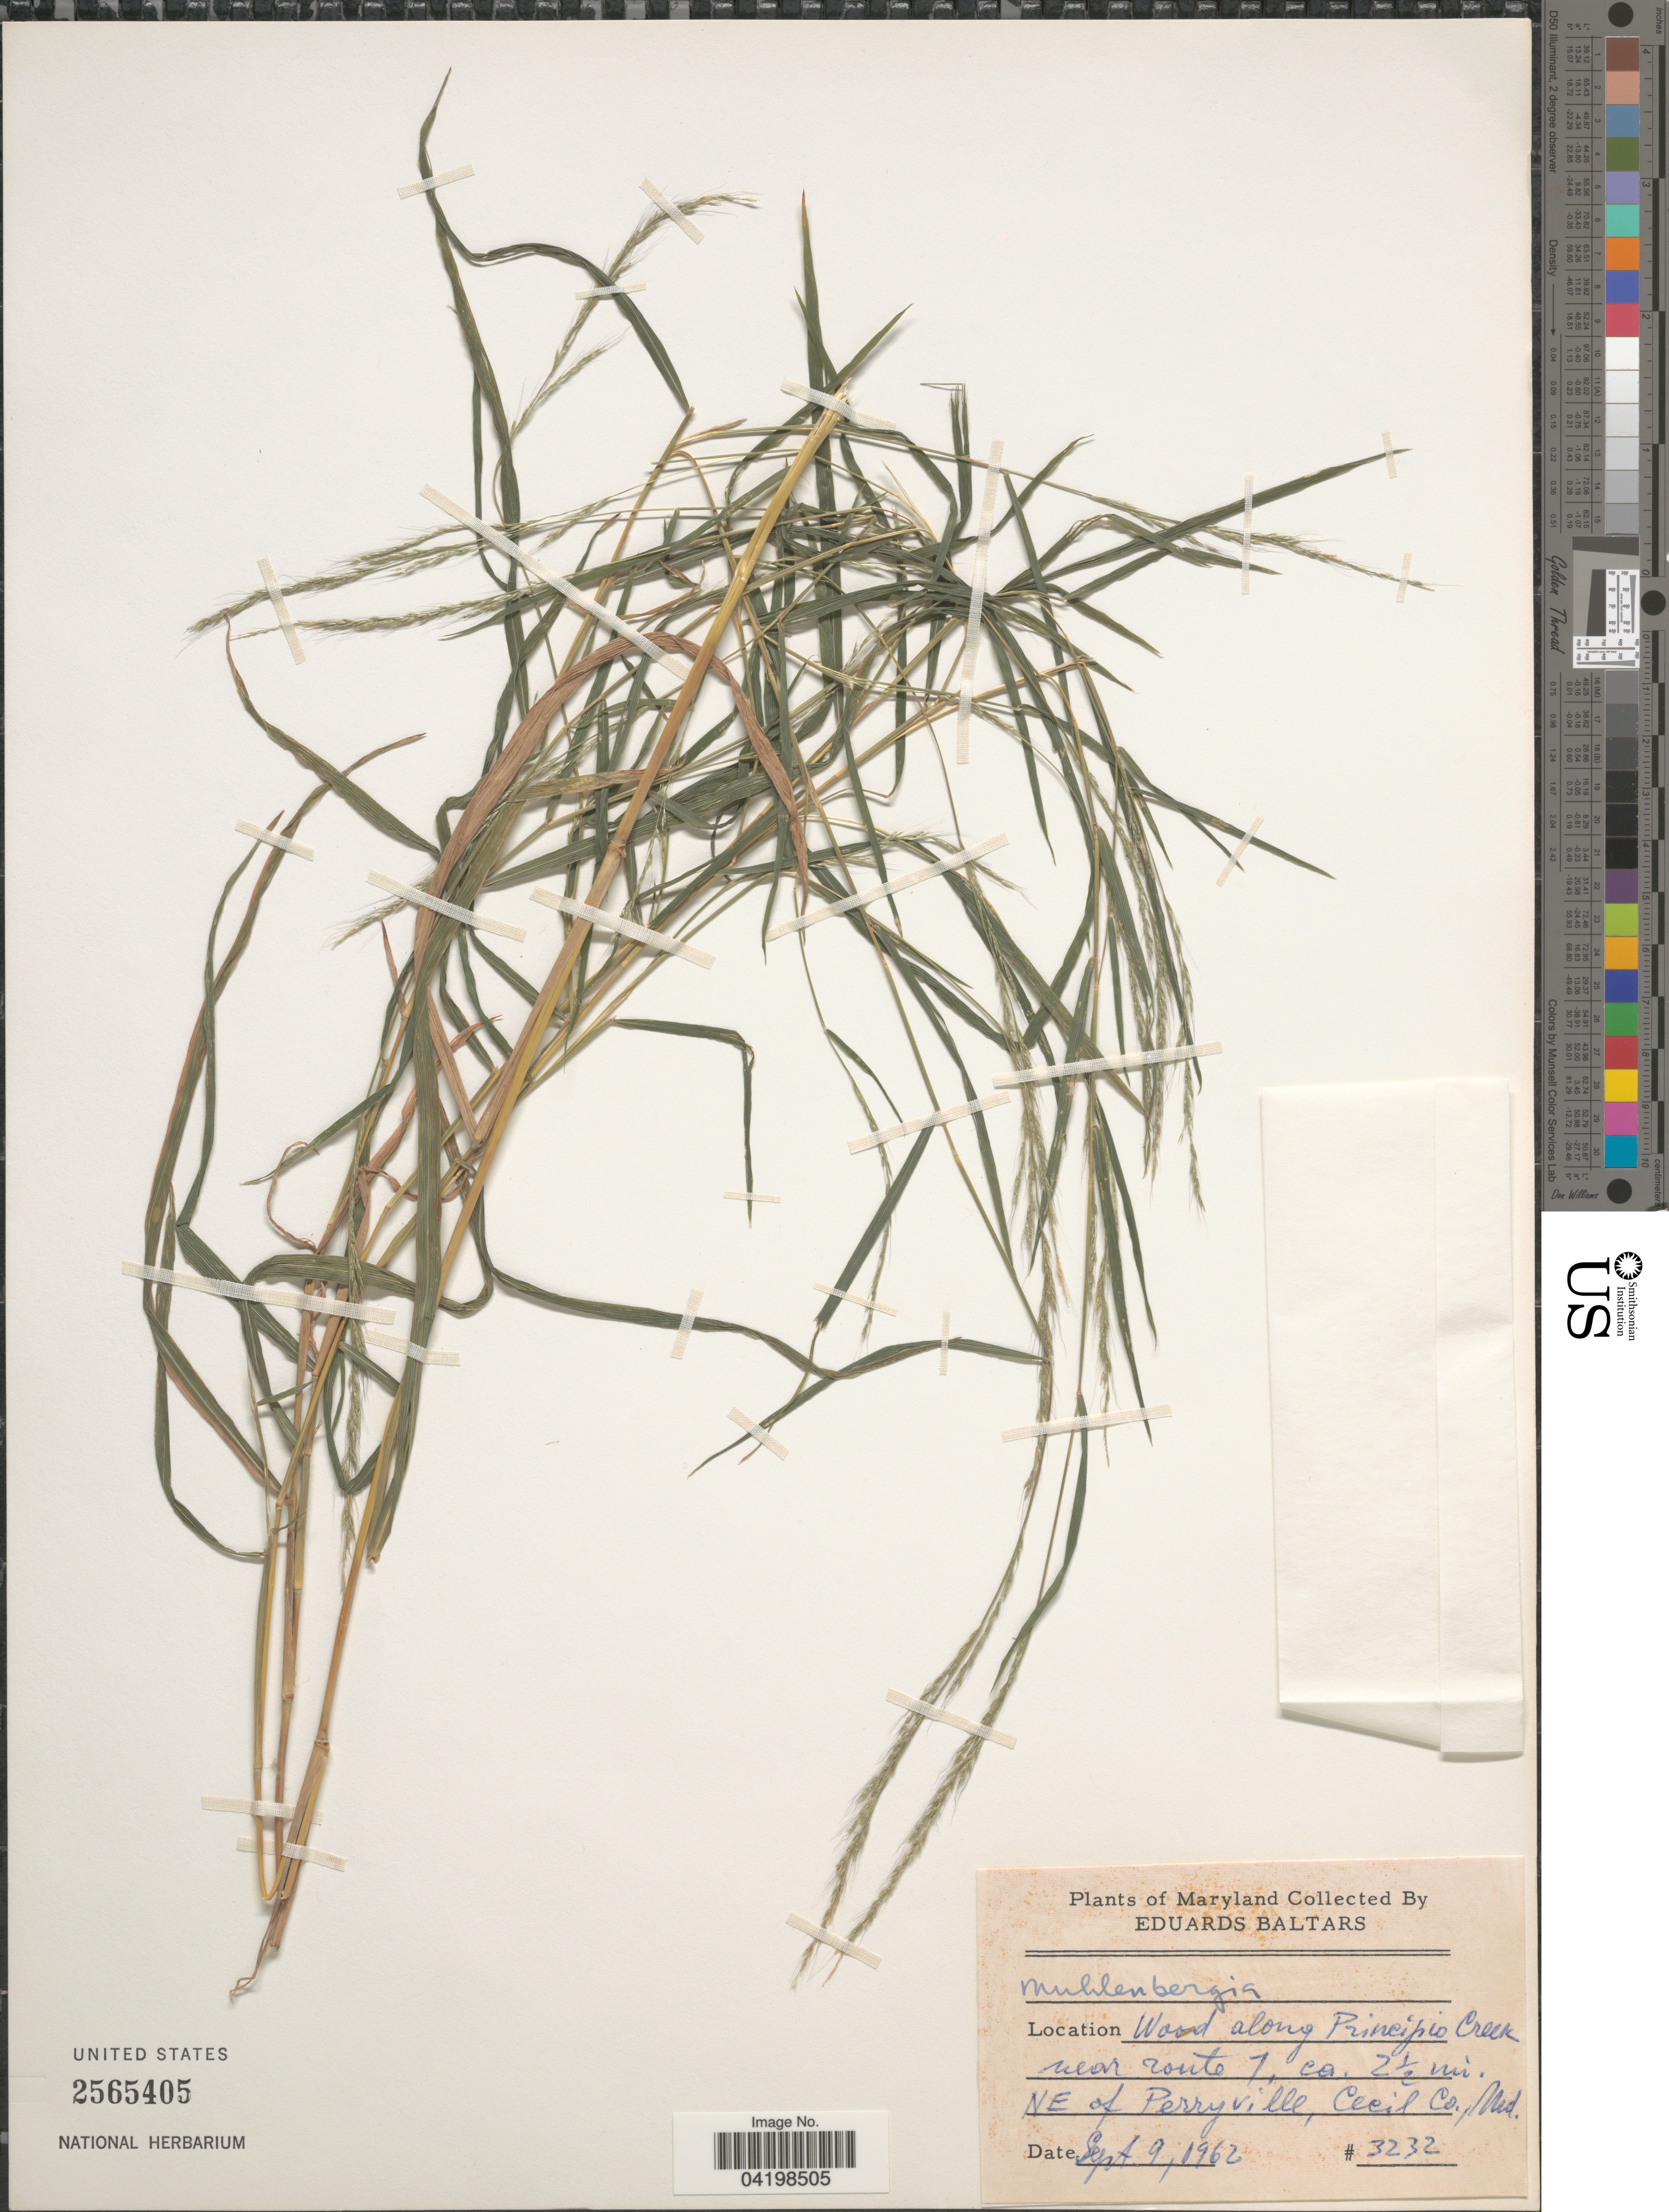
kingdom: Plantae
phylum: Tracheophyta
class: Liliopsida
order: Poales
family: Poaceae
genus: Muhlenbergia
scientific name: Muhlenbergia sp.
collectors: E. Baltars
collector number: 3232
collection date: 1962-09-09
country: United States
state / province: Maryland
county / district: Cecil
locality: Wood along Principio Creek near route 7, ca. 2½ mi. NE of Perryville, Cecil Co.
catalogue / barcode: US 2565405